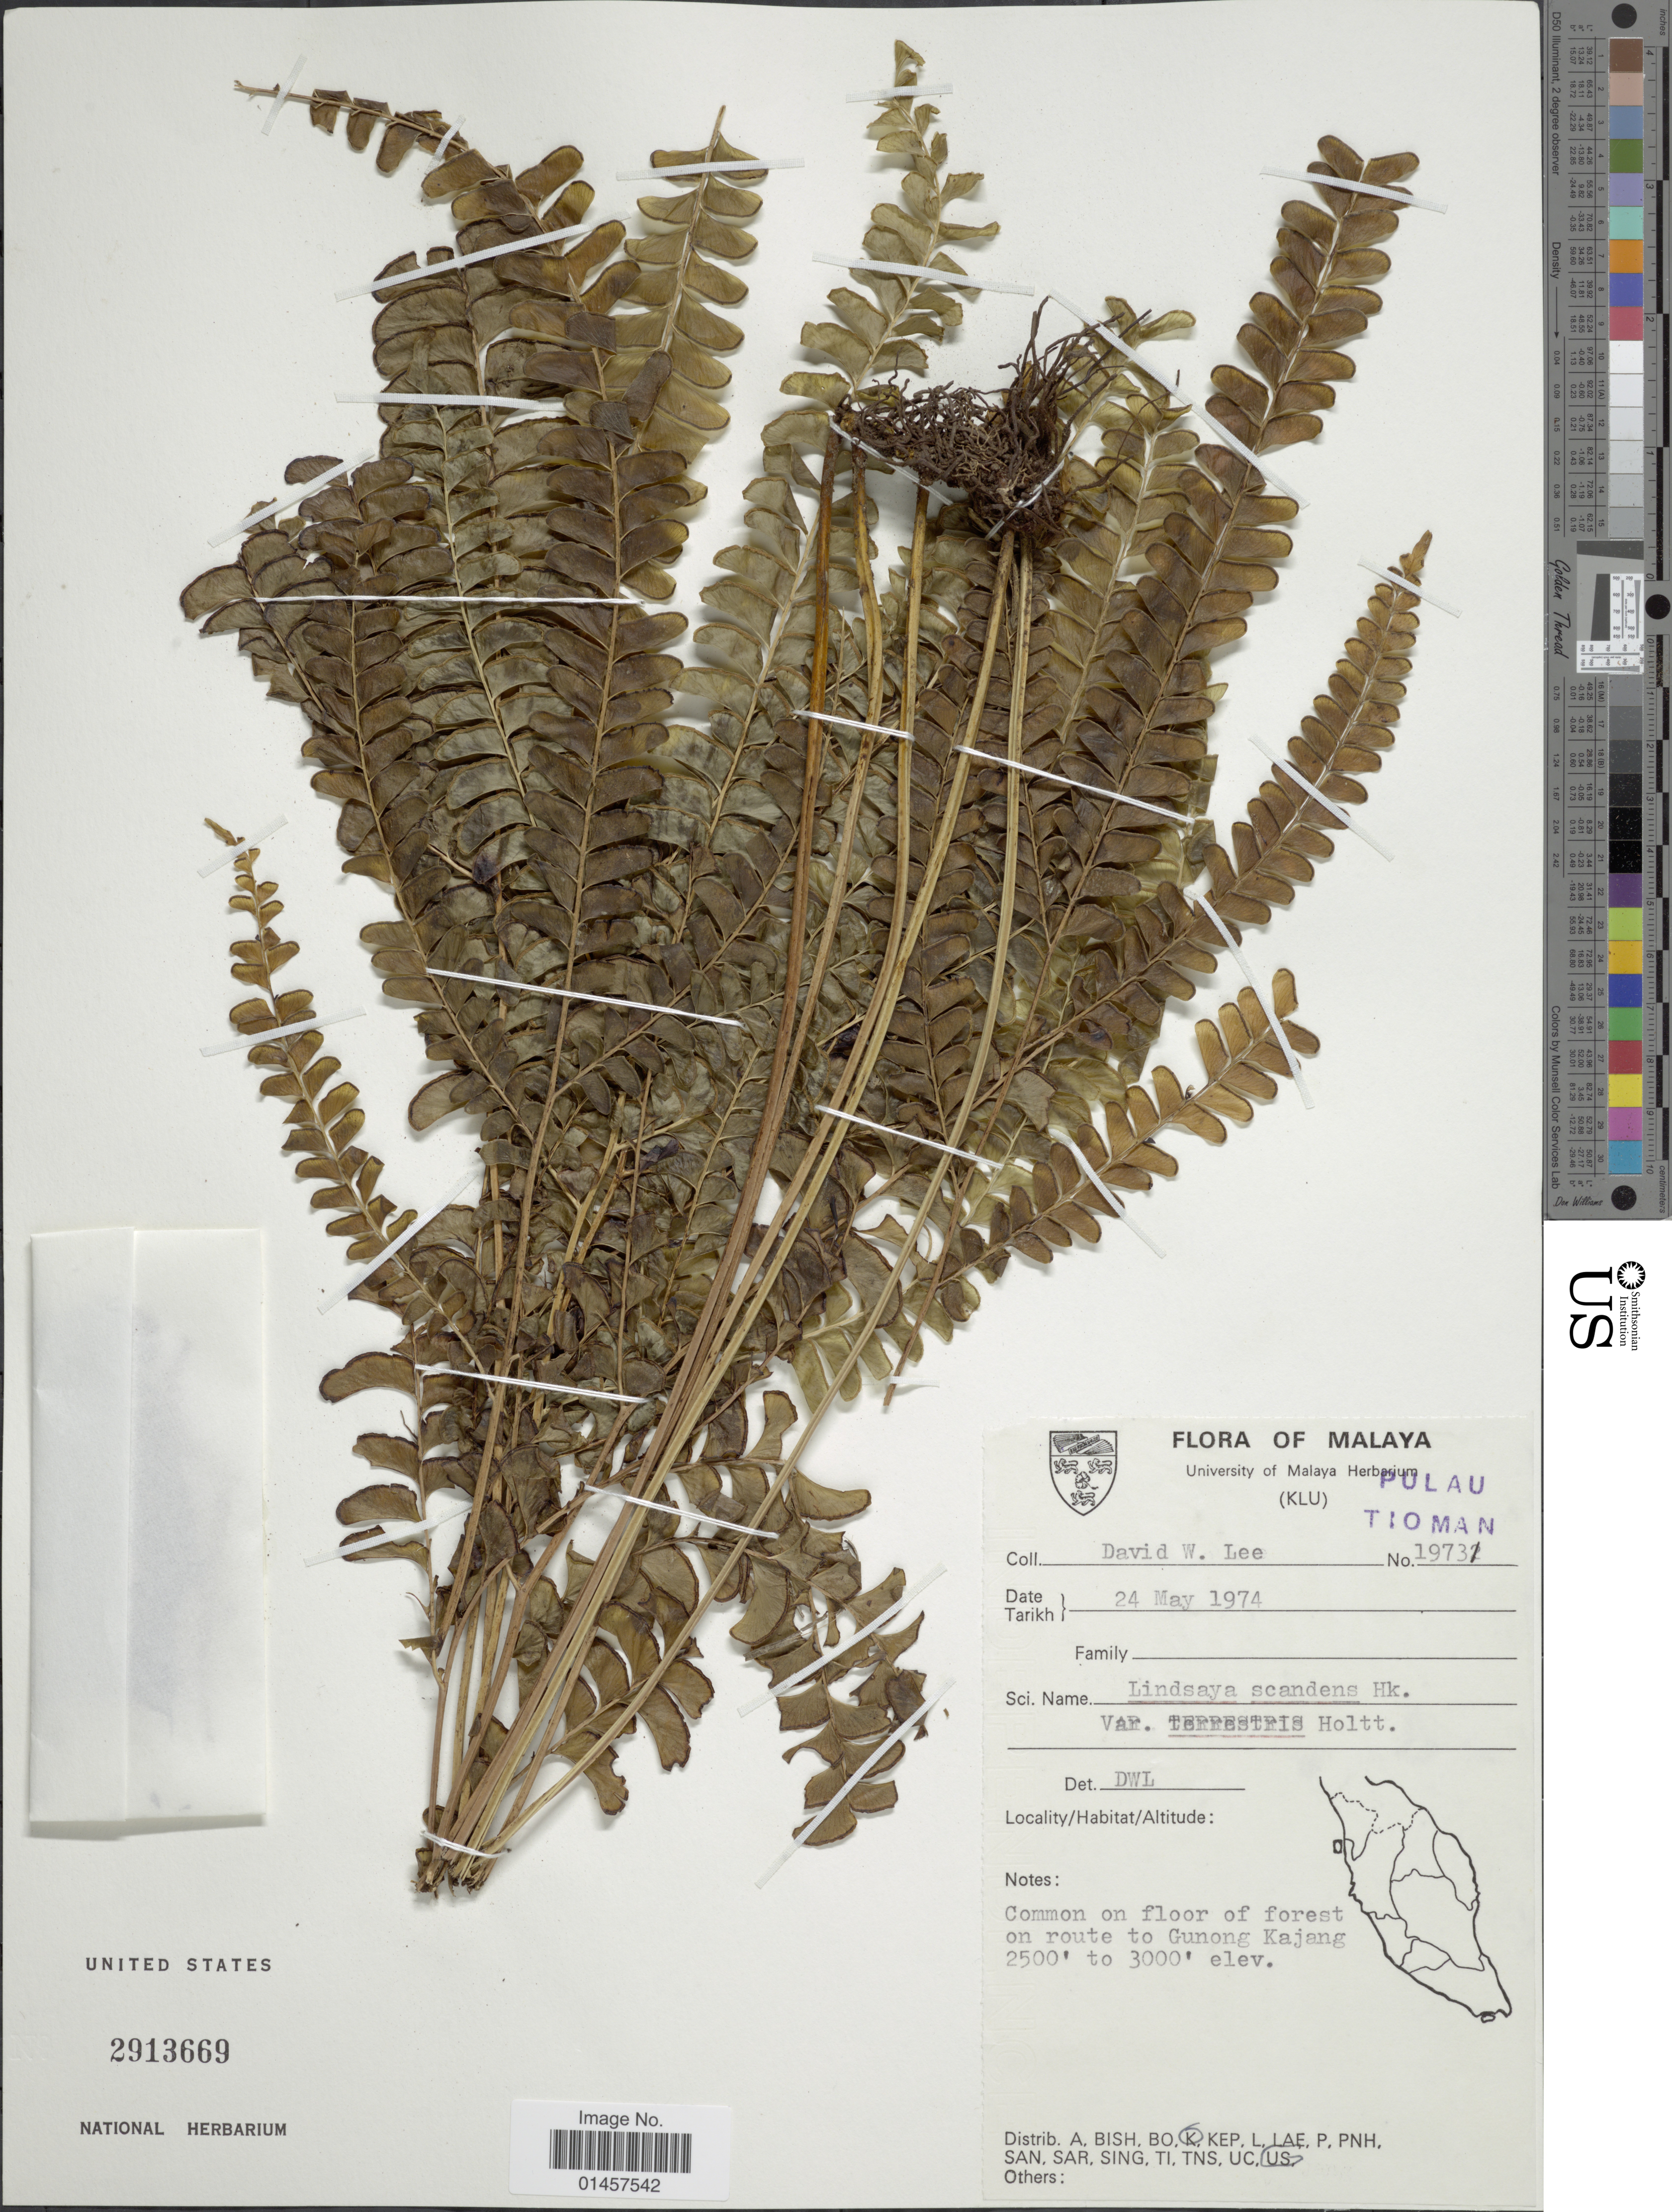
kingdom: Plantae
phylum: Tracheophyta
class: Polypodiopsida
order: Polypodiales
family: Lindsaeaceae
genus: Nesolindsaea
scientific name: Nesolindsaea caudata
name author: (Hook.) Lehtonen & Christenh.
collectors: D. Lee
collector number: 1973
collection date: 1974-05-24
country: Malaysia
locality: Malaya, floor of forest on route to Gunong Kajang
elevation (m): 762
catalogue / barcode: US 2913669